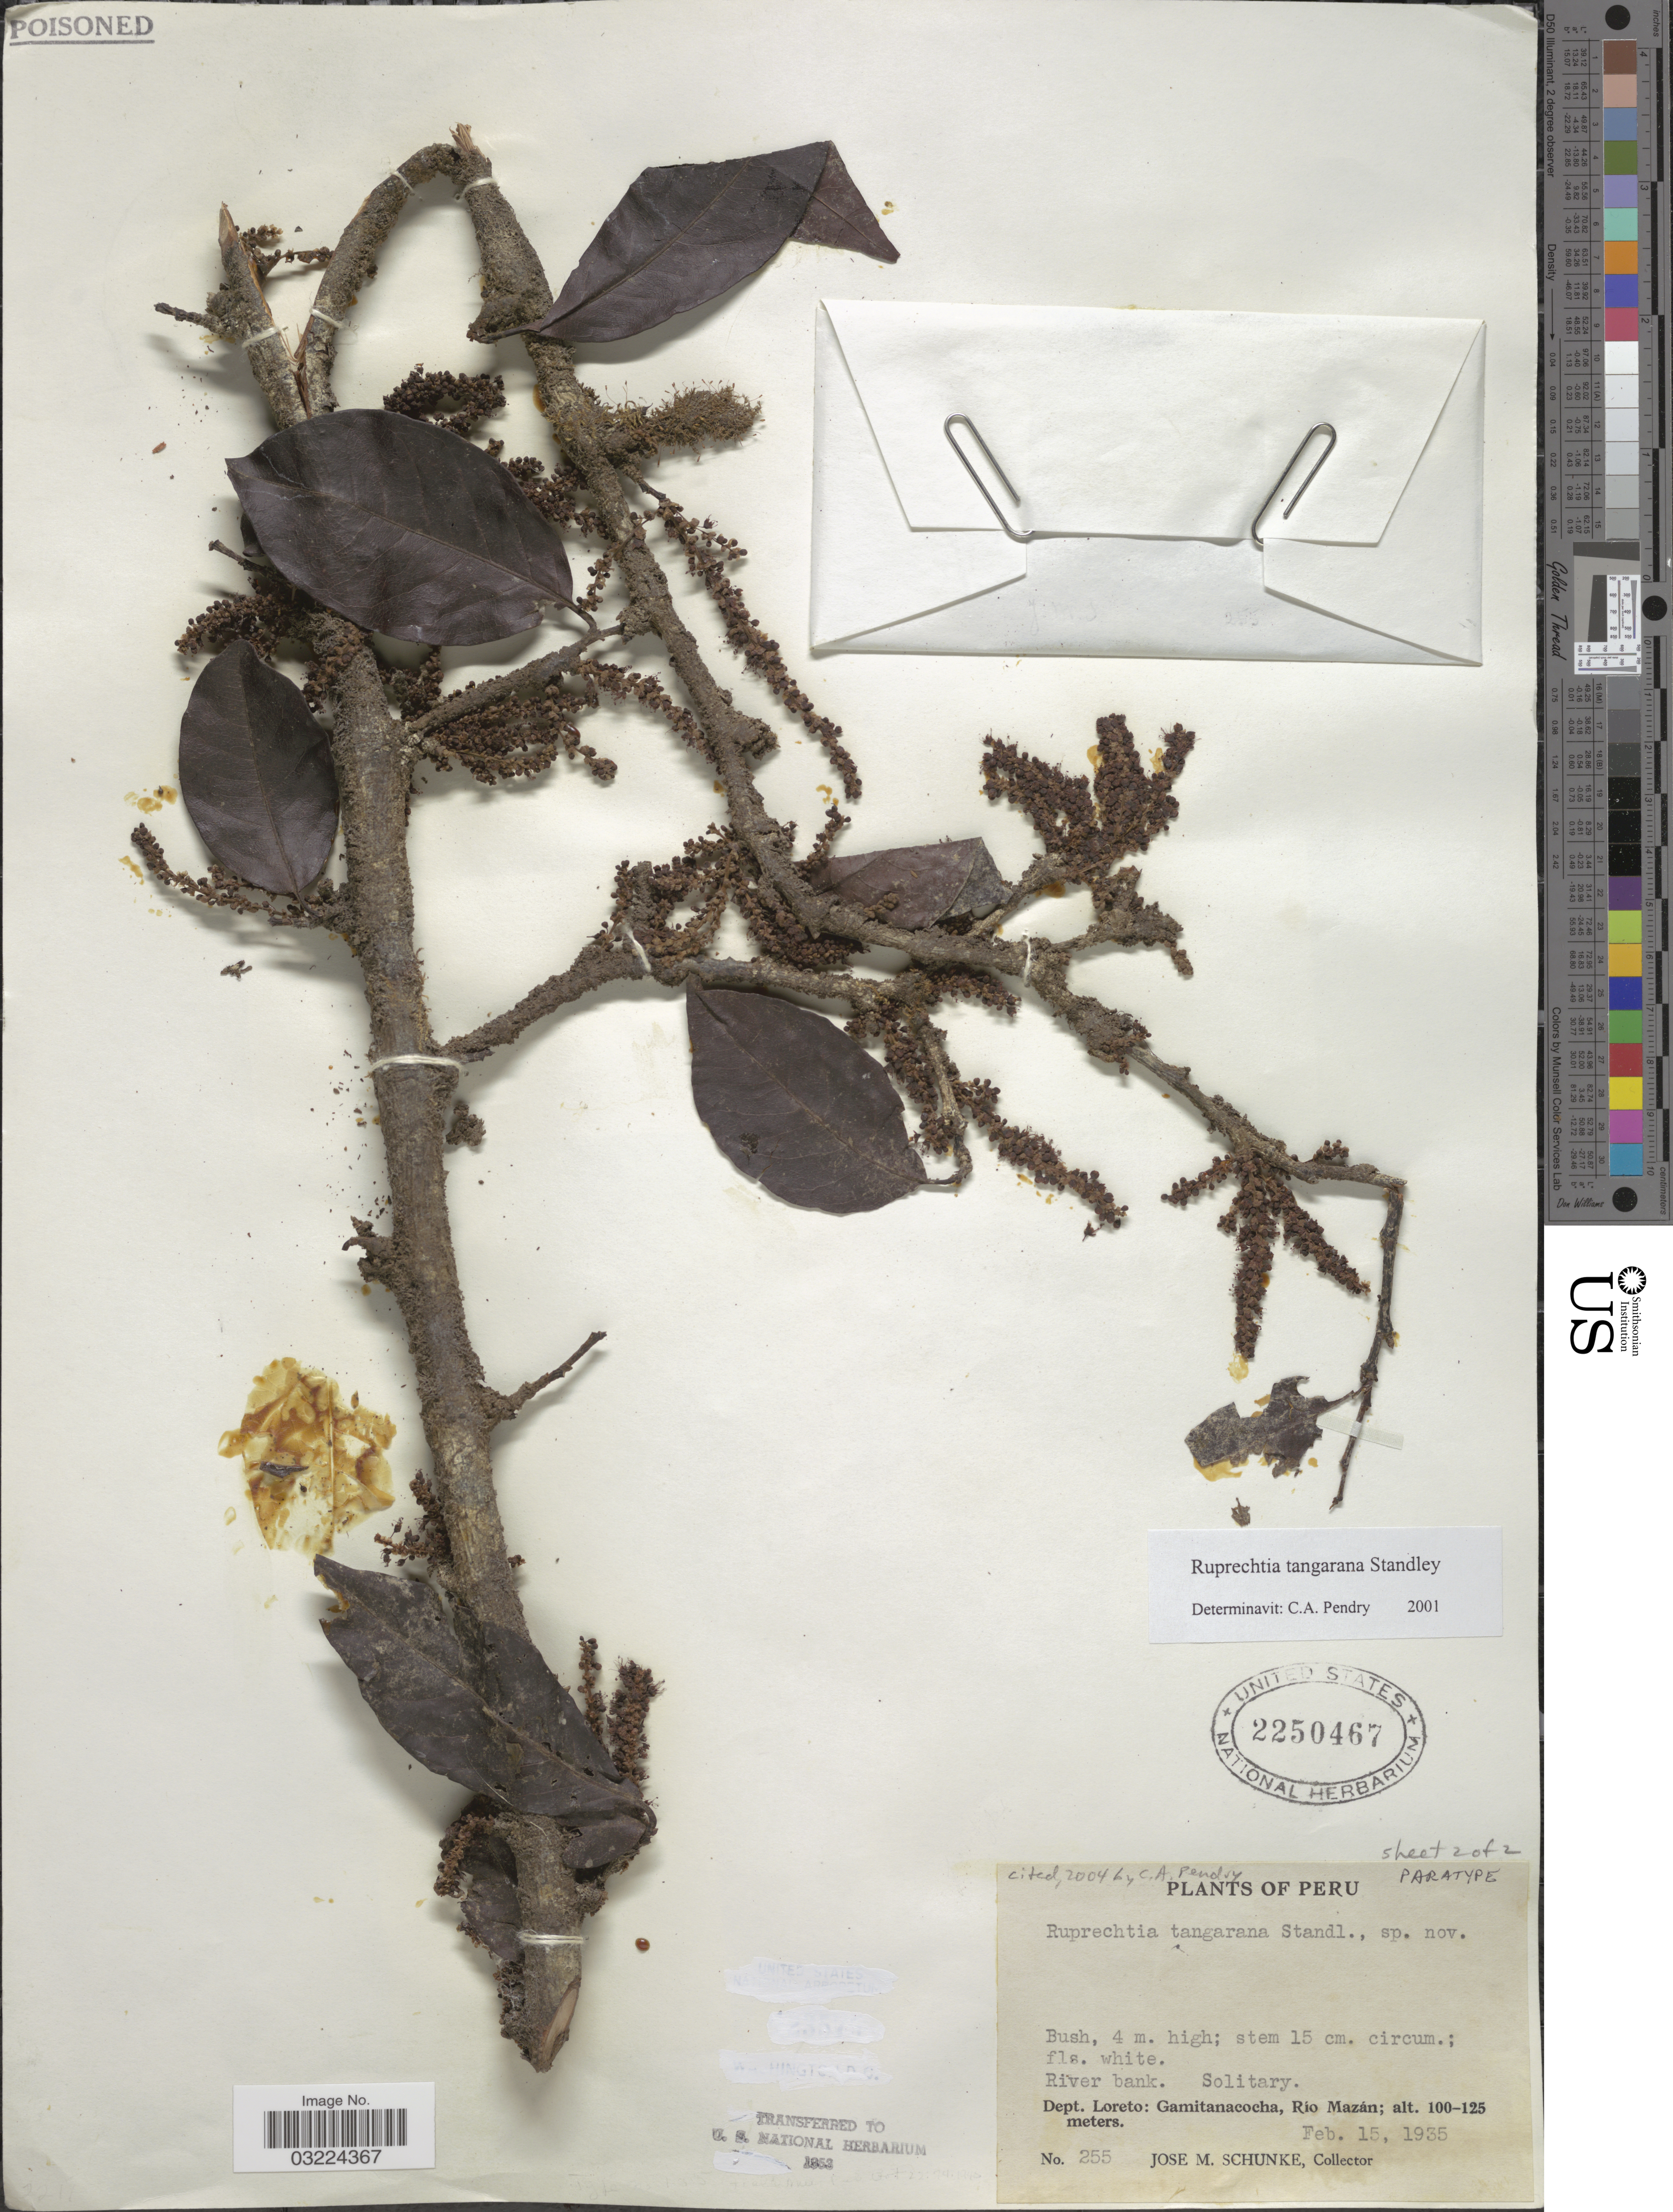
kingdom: Plantae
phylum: Tracheophyta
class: Magnoliopsida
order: Caryophyllales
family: Polygonaceae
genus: Ruprechtia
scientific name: Ruprechtia tangarana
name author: Standl.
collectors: J. M. Schunke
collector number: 255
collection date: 1935-02-15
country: Peru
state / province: Loreto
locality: Dept. Loreto: Gamitanacocha, Río Mazán.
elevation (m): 100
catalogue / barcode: US 2250467